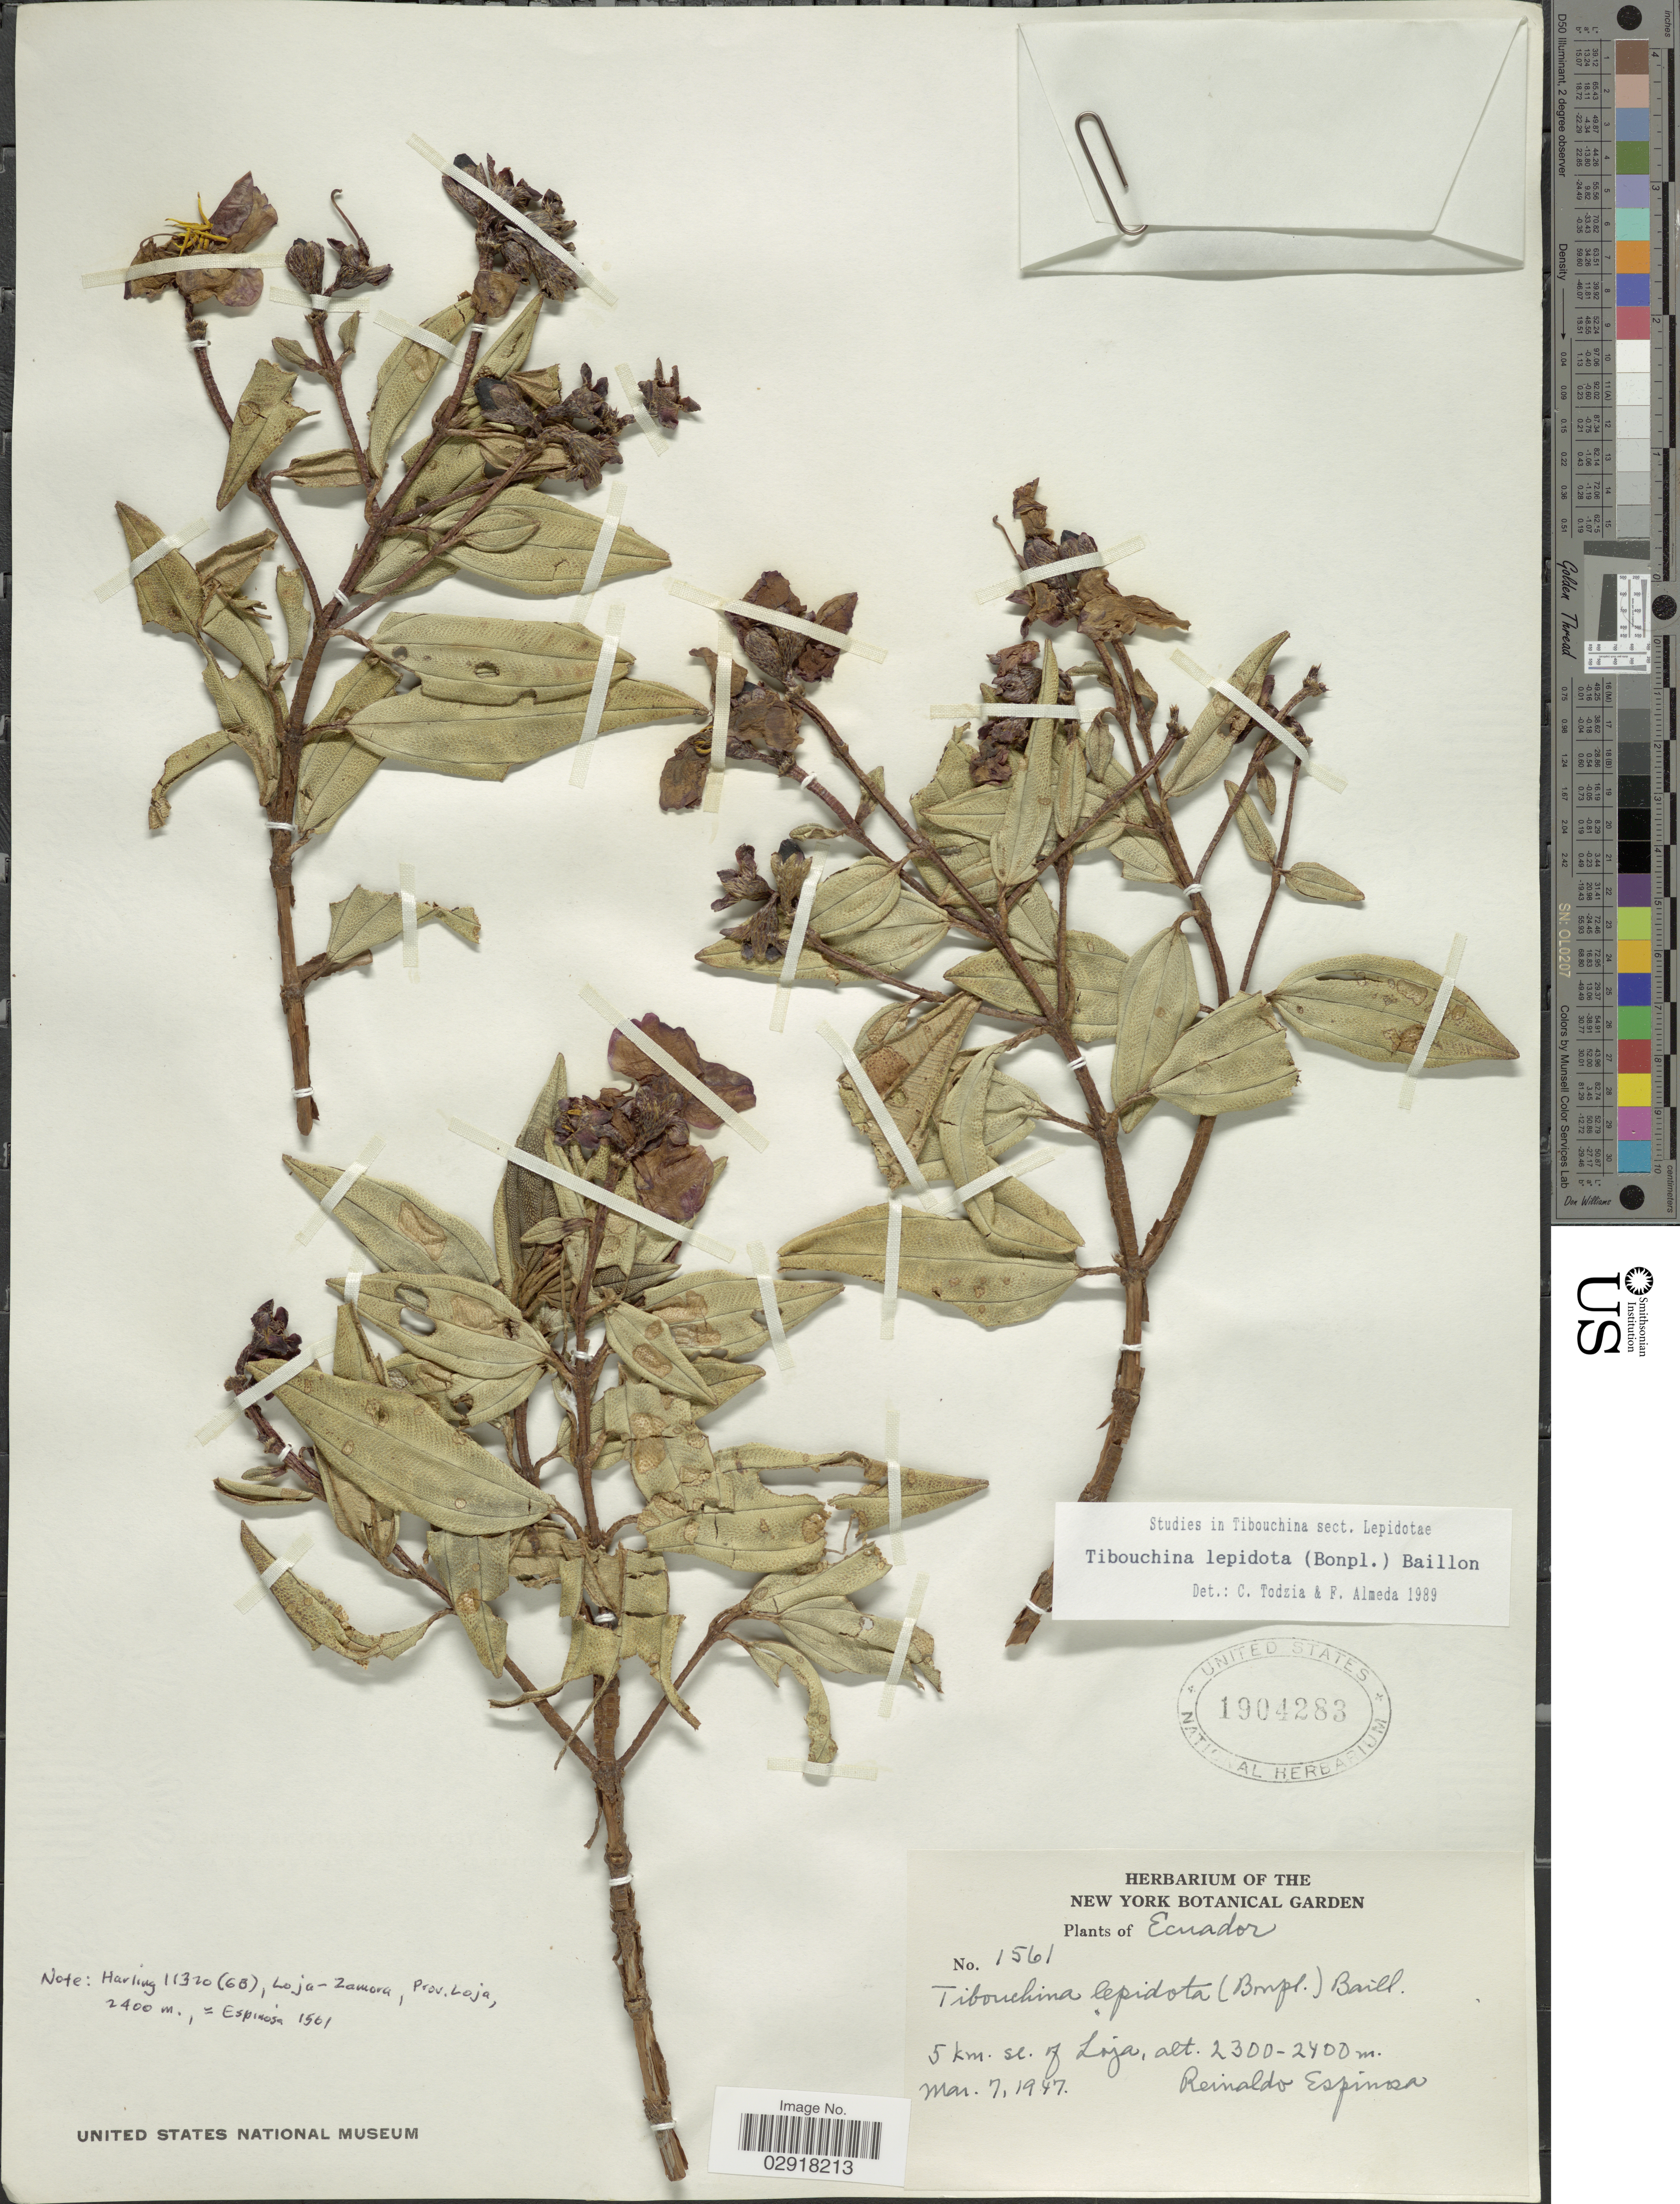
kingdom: Plantae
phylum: Tracheophyta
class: Magnoliopsida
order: Myrtales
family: Melastomataceae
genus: Andesanthus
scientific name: Andesanthus lepidotus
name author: (Humb. & Bonpl.) P.J.F. Guim. & Michelang.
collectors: R. Espinosa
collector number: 1561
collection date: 1947-03-07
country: Ecuador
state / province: Loja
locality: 5 km. se. of Loja.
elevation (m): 2300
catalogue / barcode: US 1904283